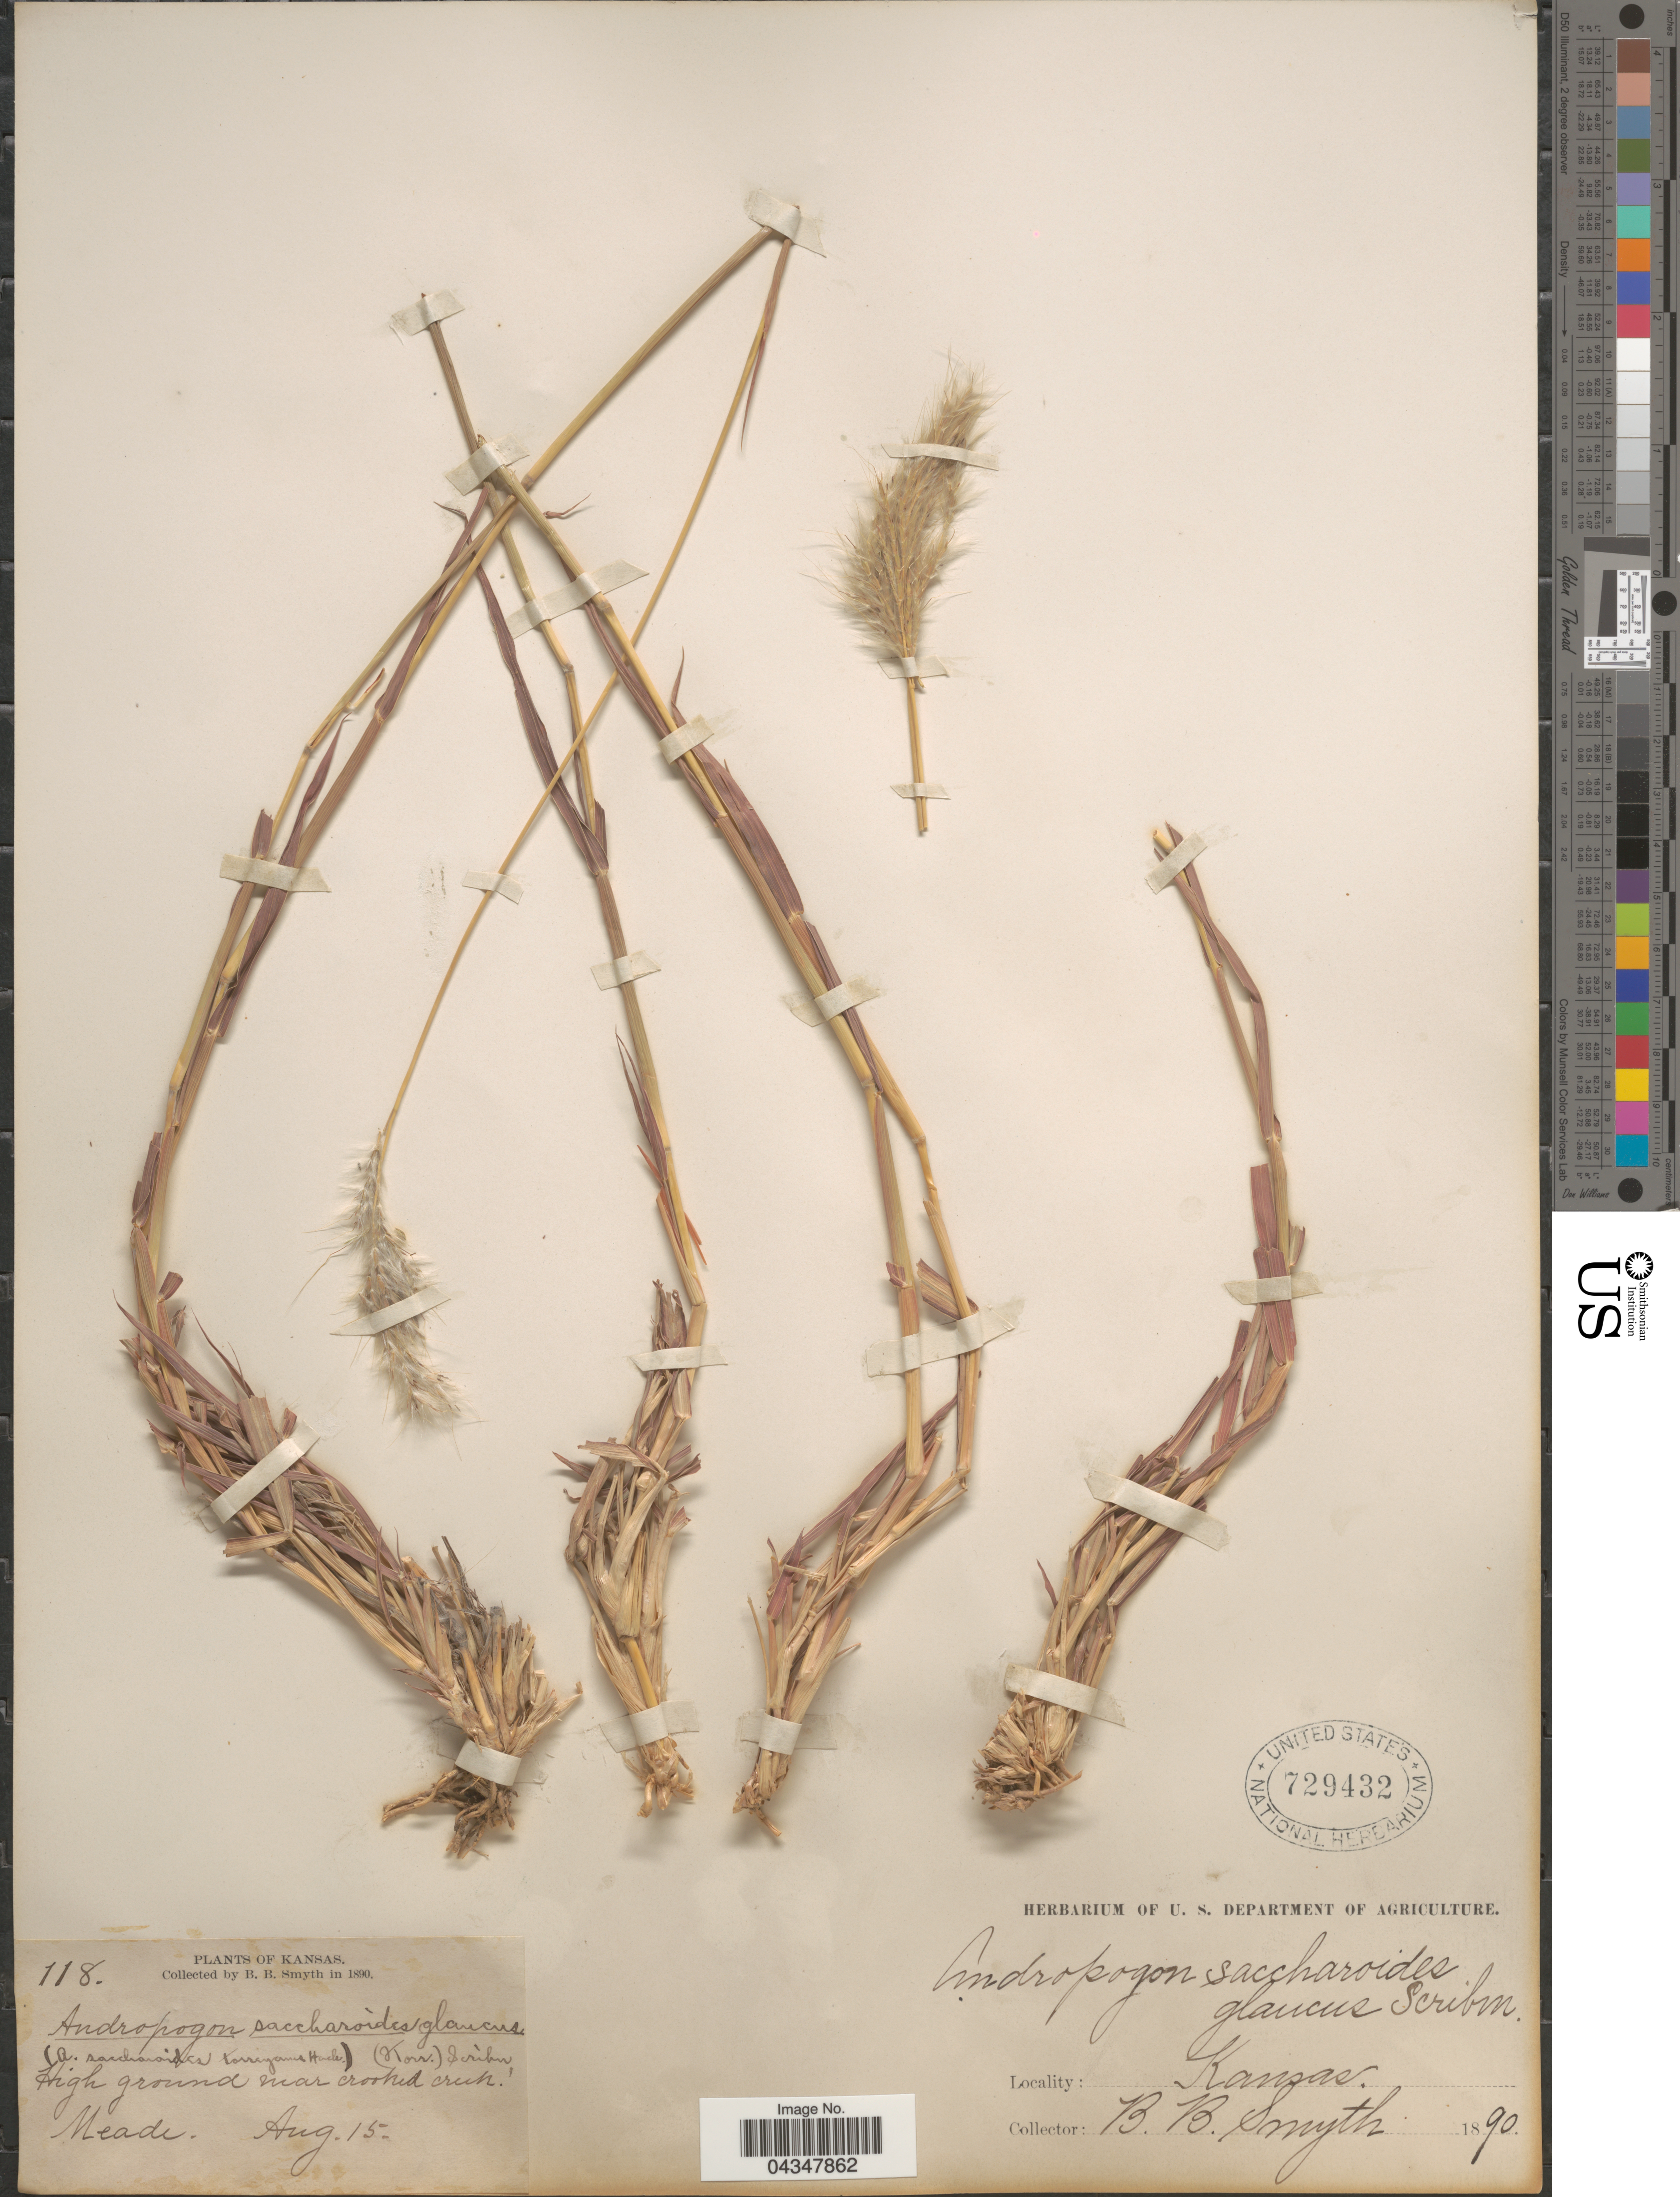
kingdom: Plantae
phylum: Tracheophyta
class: Liliopsida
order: Poales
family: Poaceae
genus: Bothriochloa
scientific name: Bothriochloa saccharoides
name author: (Sw.) Rydb.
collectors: B. Smyth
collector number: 118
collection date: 1890-08-15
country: United States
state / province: Kansas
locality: Meade.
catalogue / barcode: US 729432